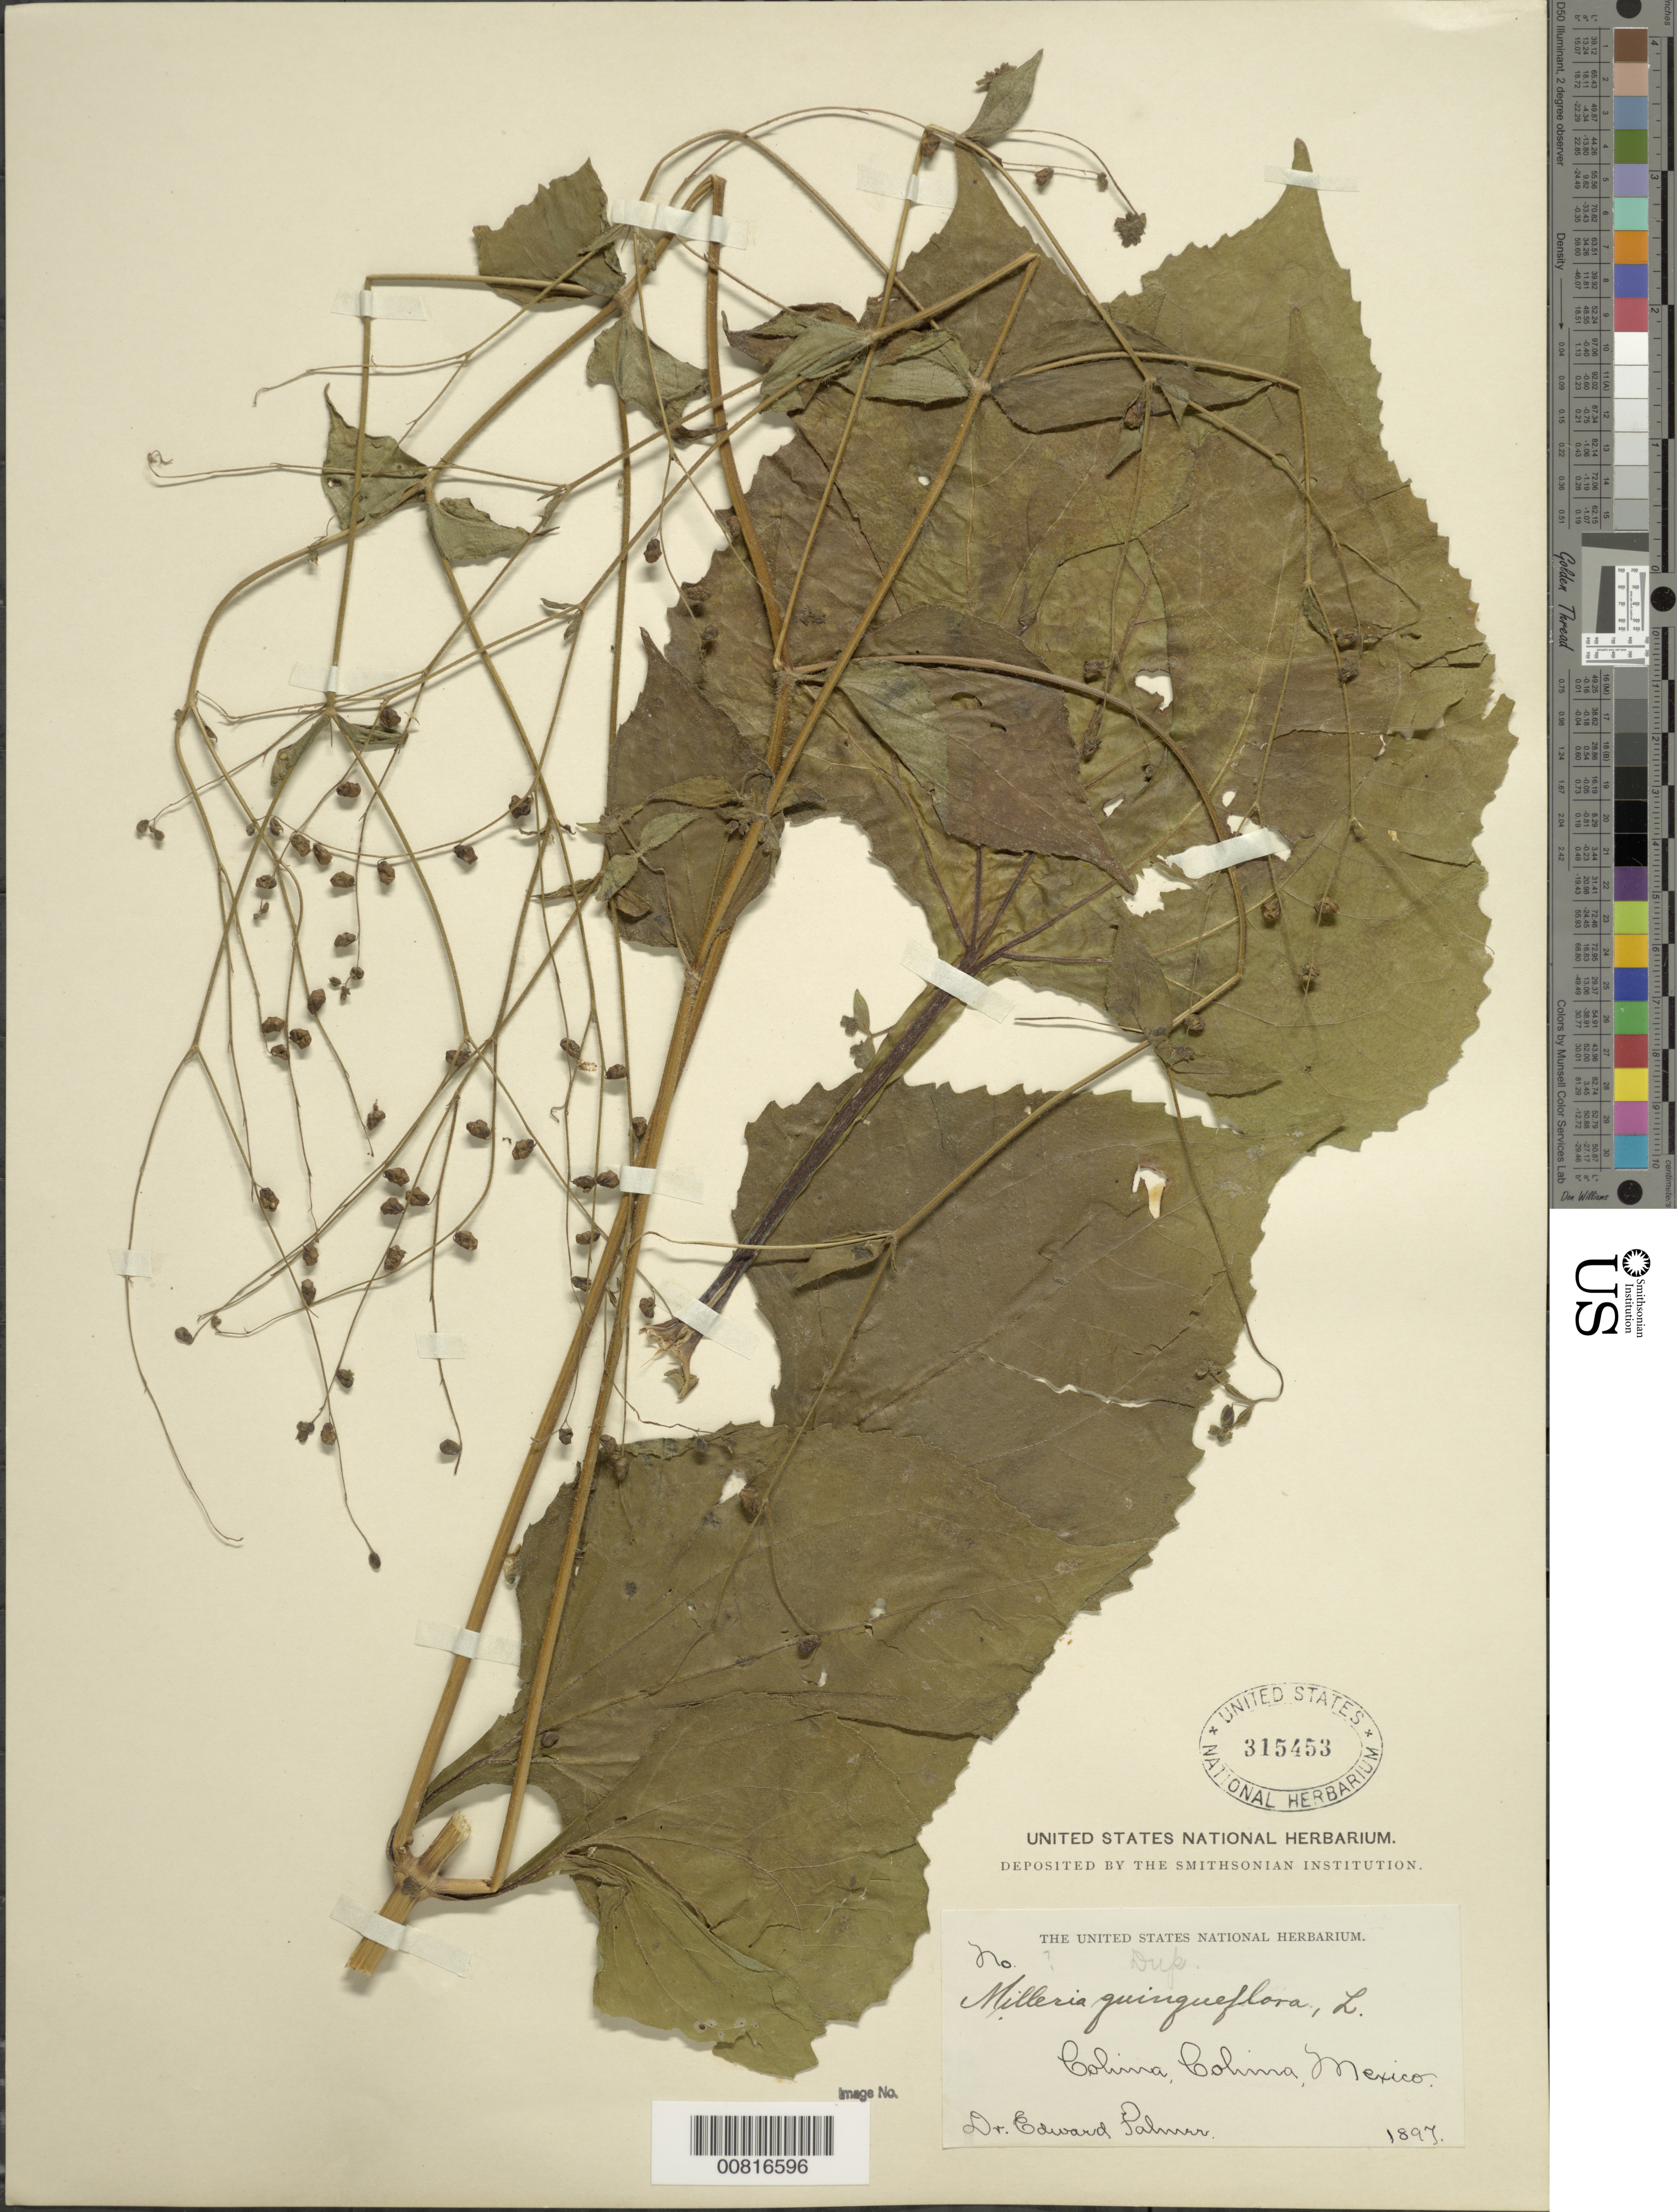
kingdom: Plantae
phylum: Tracheophyta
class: Magnoliopsida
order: Asterales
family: Asteraceae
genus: Milleria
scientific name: Milleria quinqueflora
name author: L.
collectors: E. Palmer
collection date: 1897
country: Mexico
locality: Colima, Colima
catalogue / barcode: US 315453